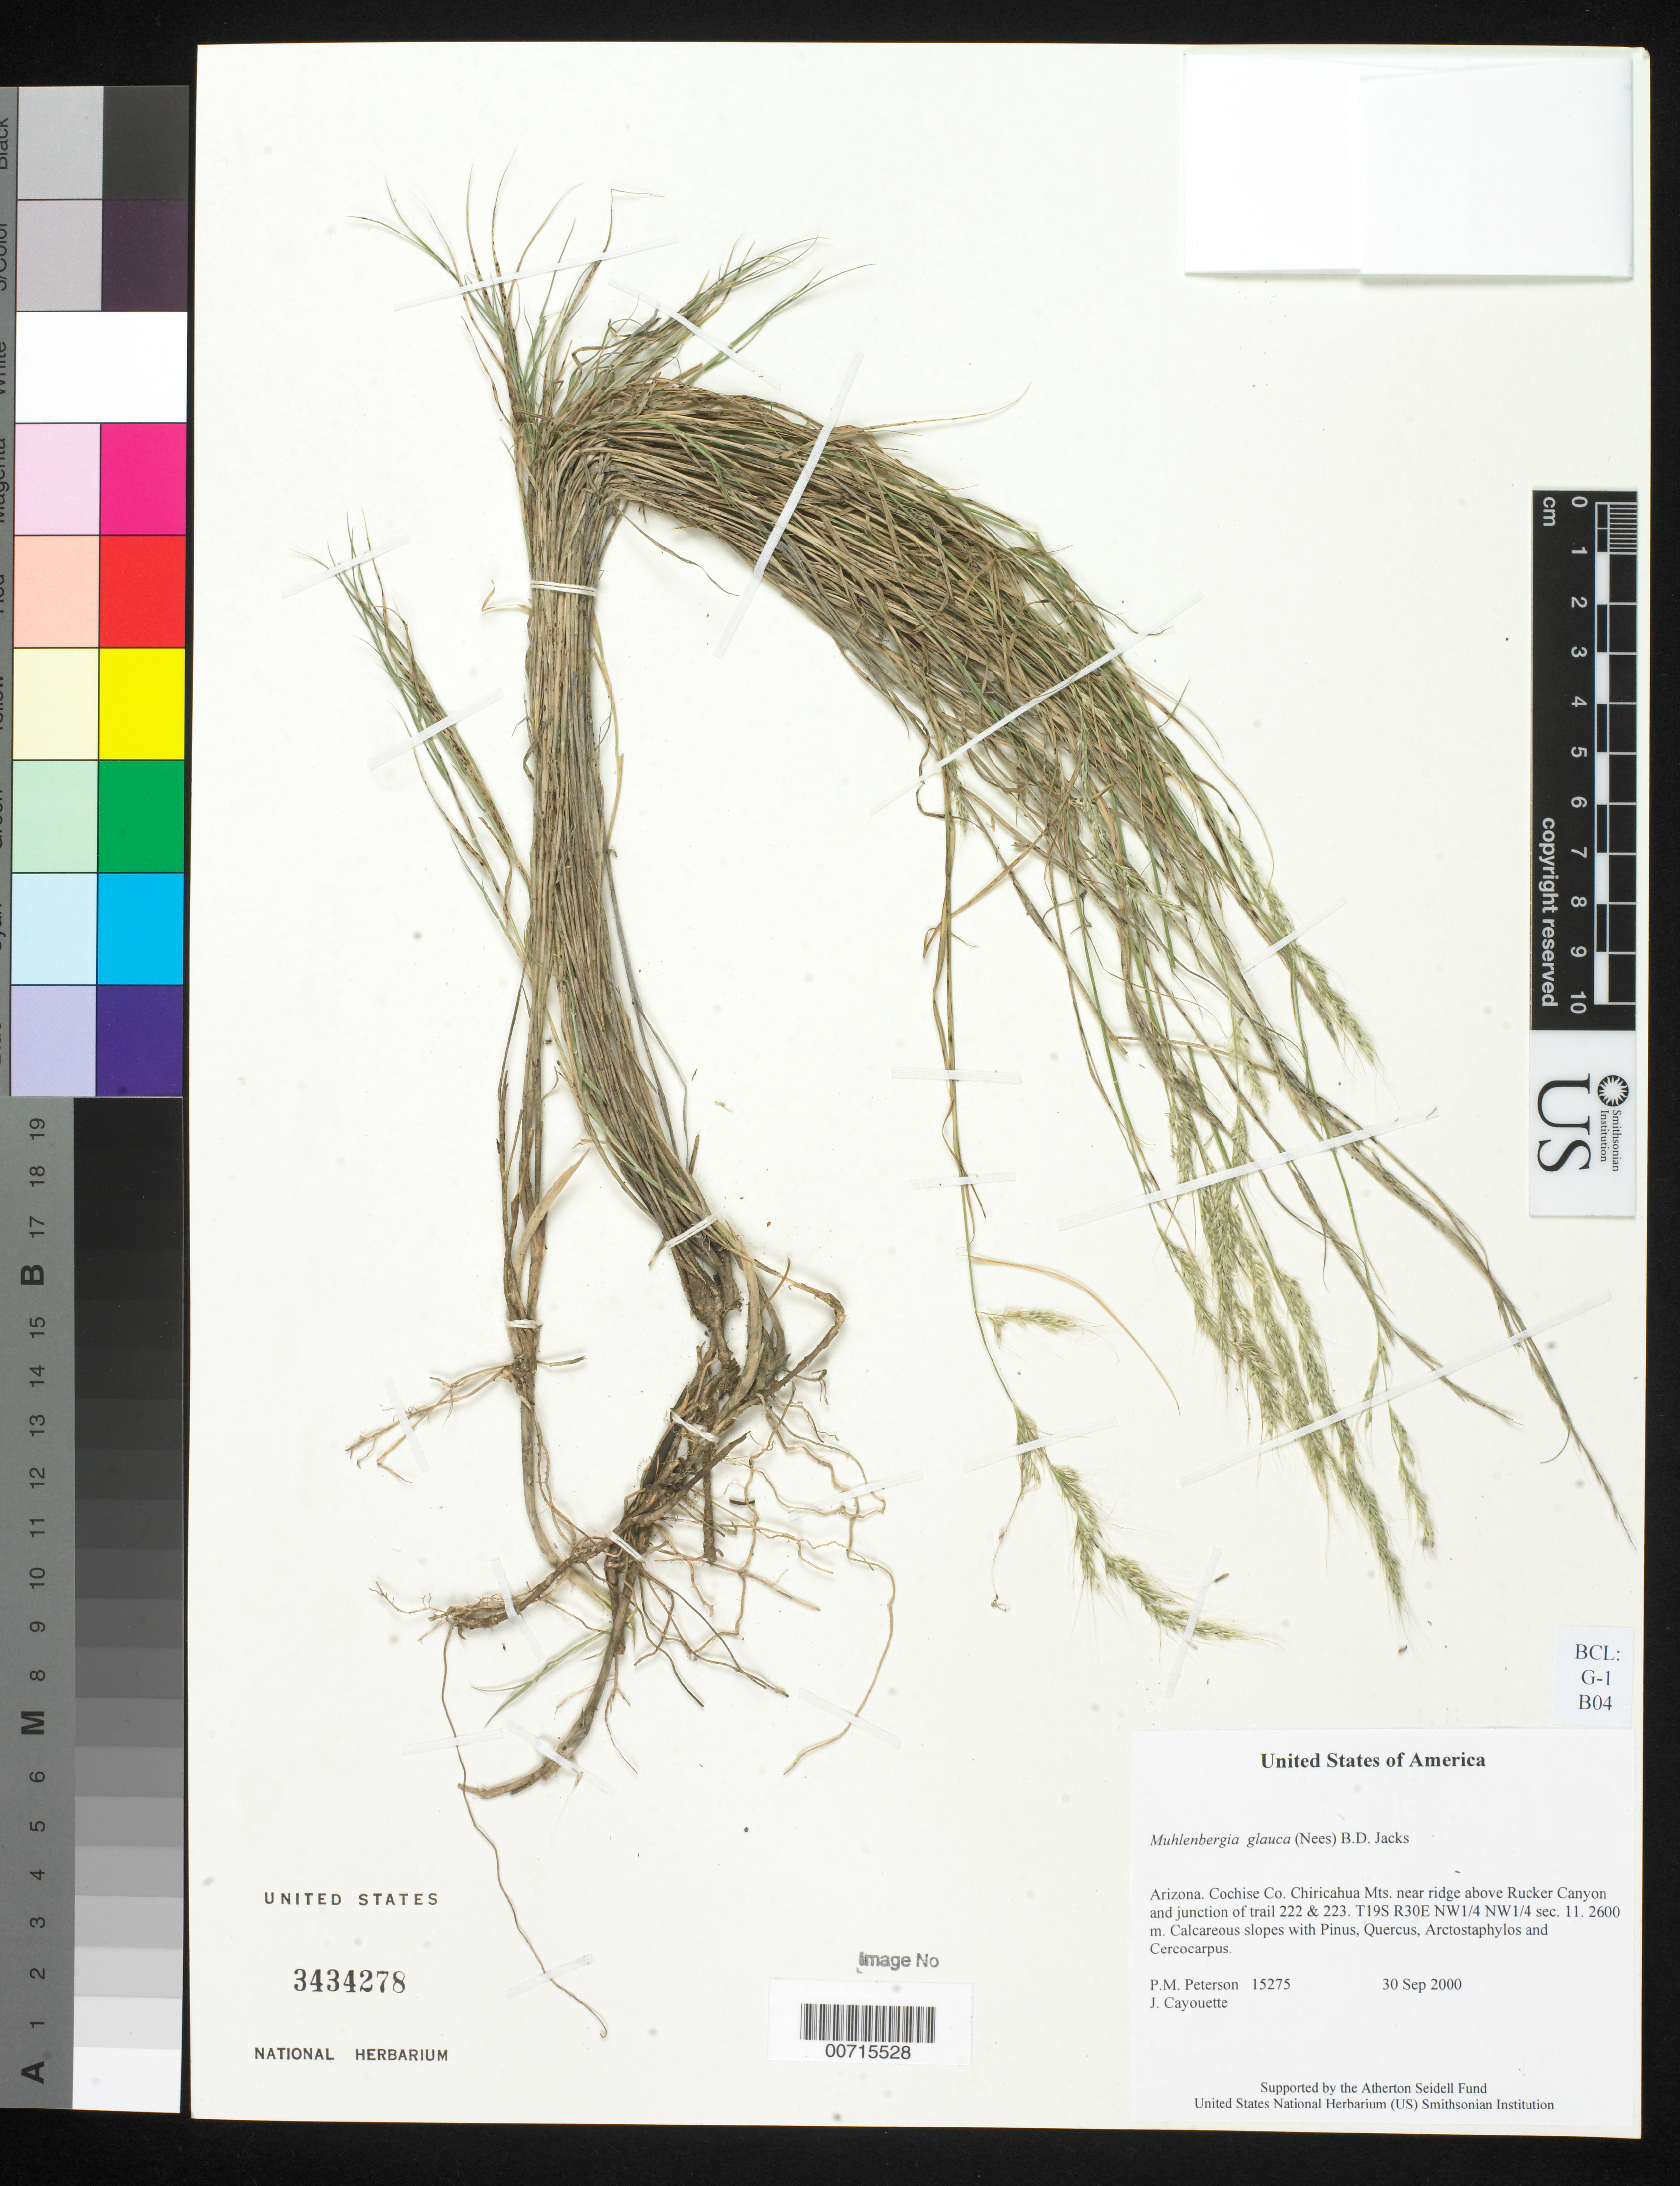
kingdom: Plantae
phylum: Tracheophyta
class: Liliopsida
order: Poales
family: Poaceae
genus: Muhlenbergia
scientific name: Muhlenbergia glauca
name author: (Nees) Mez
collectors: P. M. Peterson & J. Cayouette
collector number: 15275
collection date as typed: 30 Sep 2000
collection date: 2000-09-30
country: United States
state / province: Arizona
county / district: Cochise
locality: Chiricahua Mts. near ridge above Rucker Canyon and junction of trail 222 & 223. T19S R30E NW1/4 NW1/4 sec. 11.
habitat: Calcareous slopes with Pinus, Quercus, Arctostaphylos and Cercocarpus.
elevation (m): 2600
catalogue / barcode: US 3434278